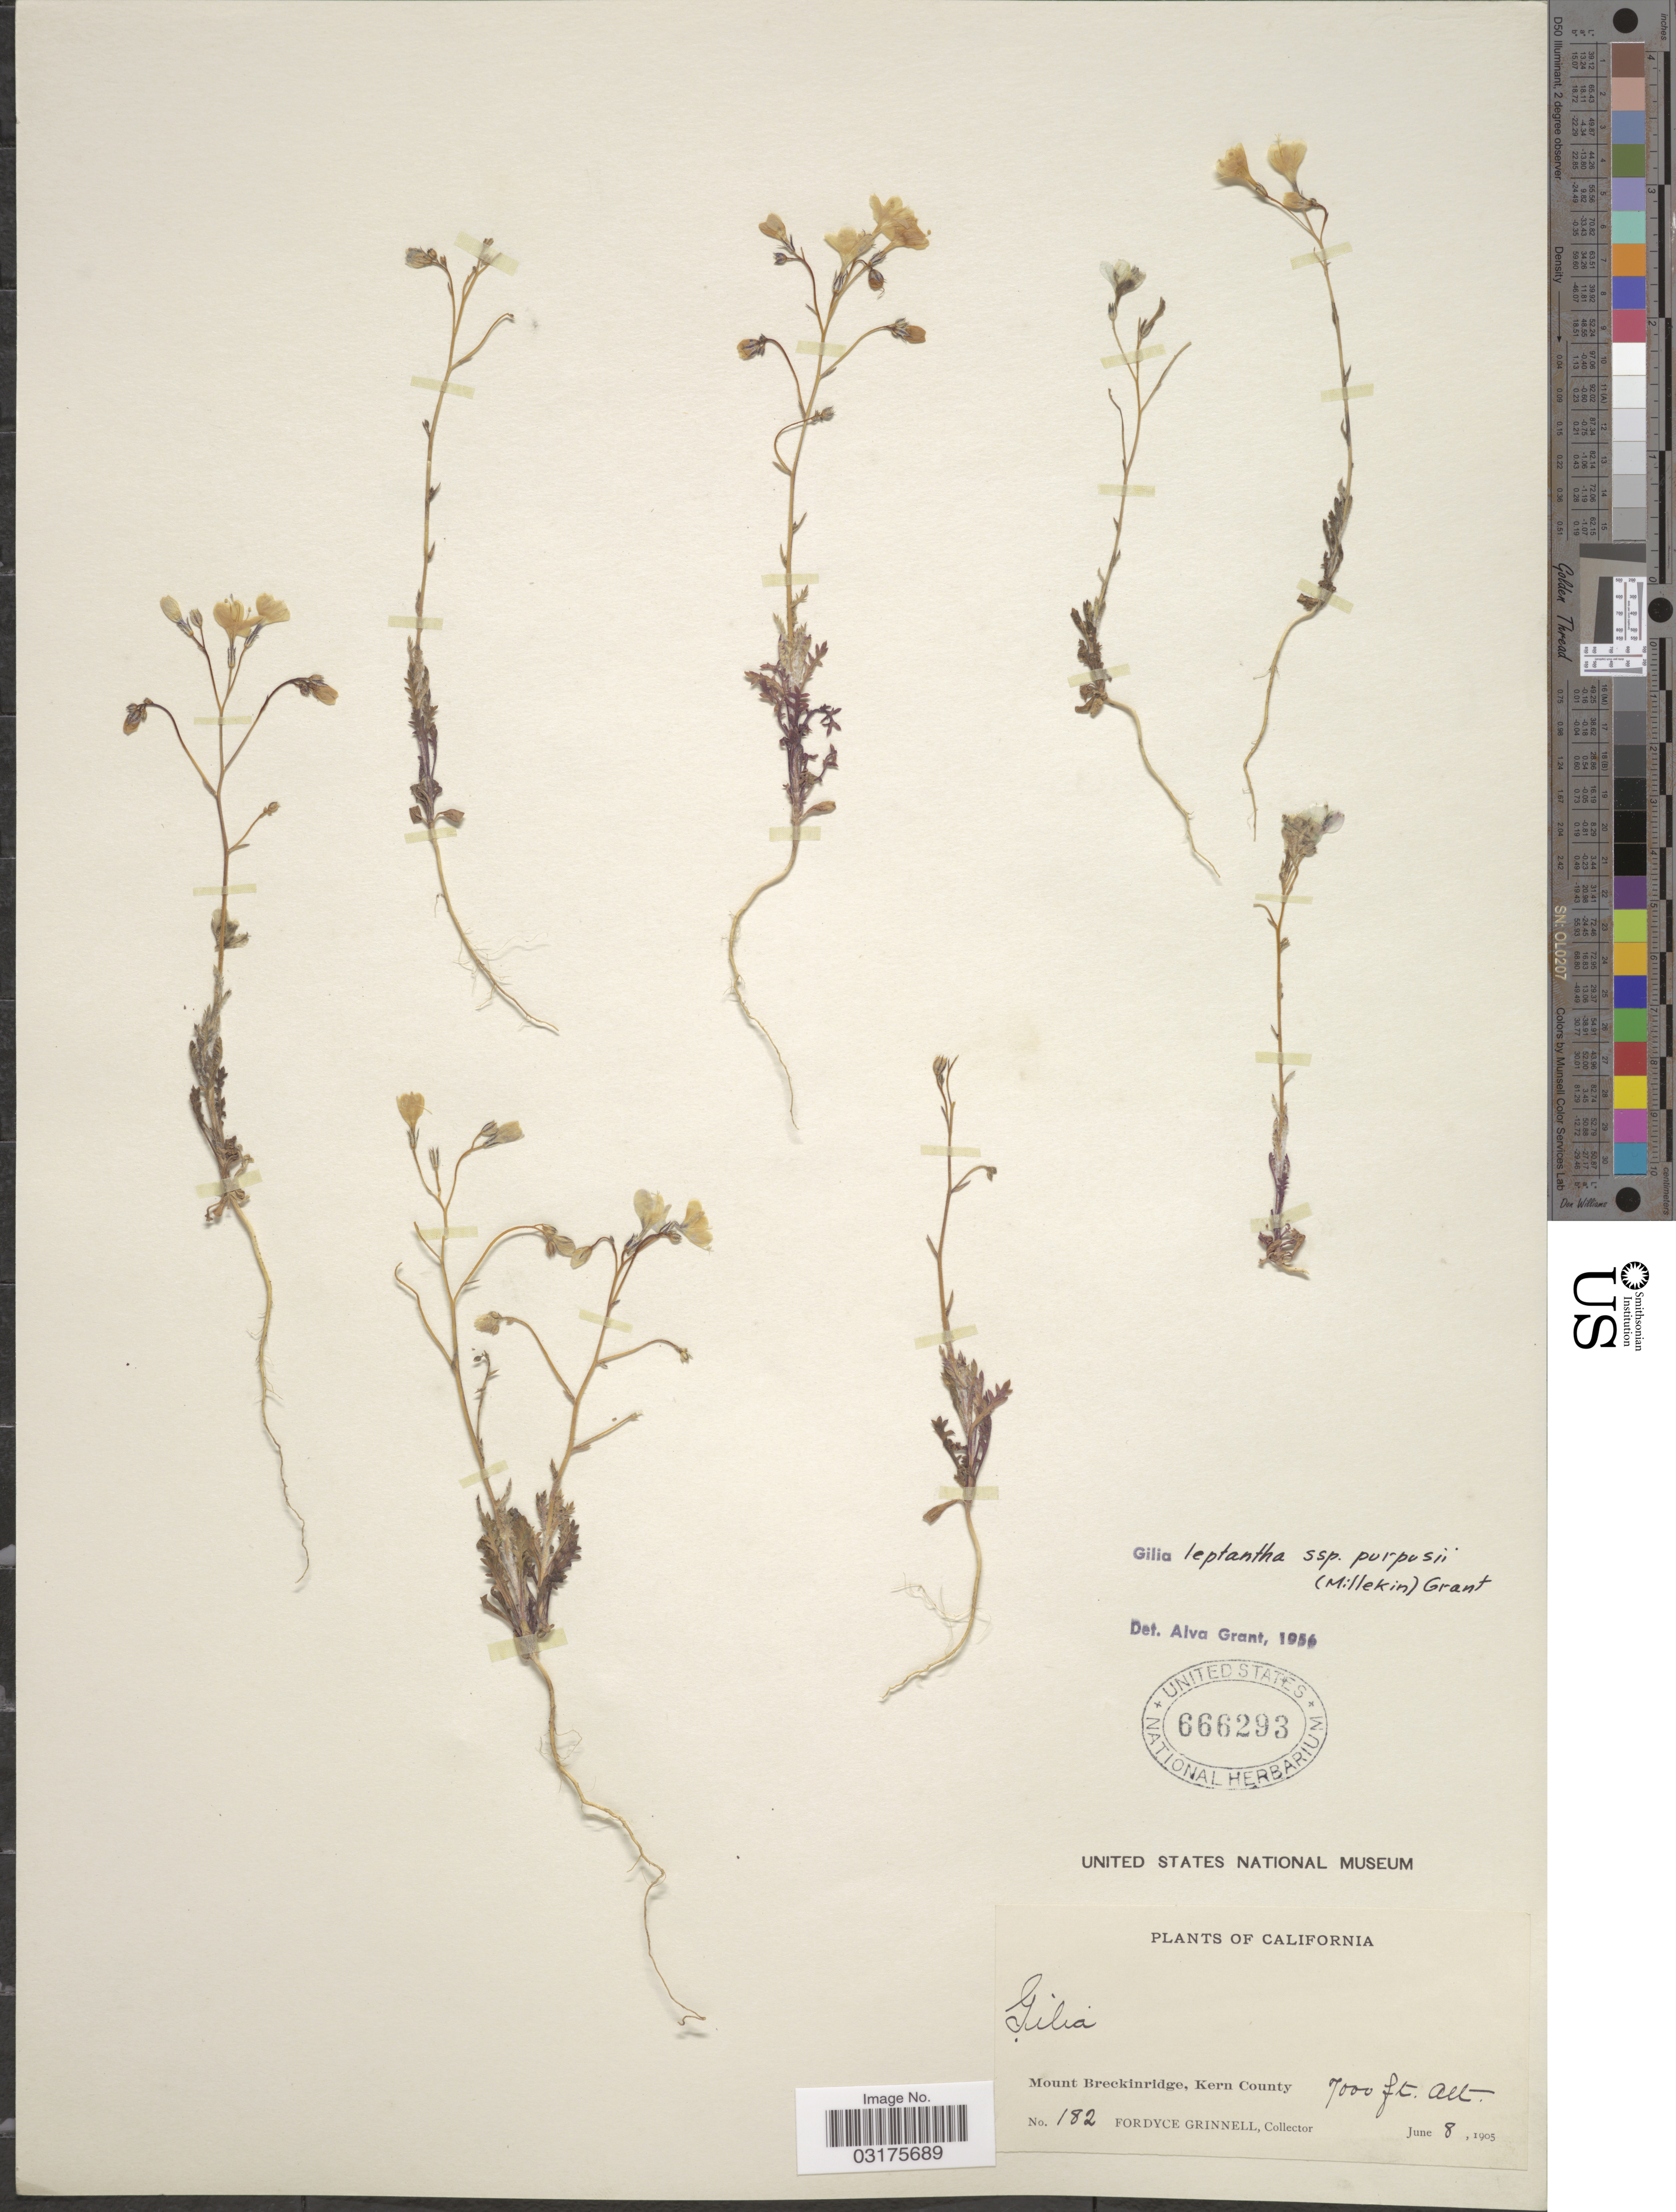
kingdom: Plantae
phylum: Tracheophyta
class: Magnoliopsida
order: Ericales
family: Polemoniaceae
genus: Gilia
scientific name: Gilia leptantha subsp. purpusii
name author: (Milliken) A.D. Grant & V.E. Grant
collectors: F. Grinnell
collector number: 182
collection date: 1905-06-08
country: United States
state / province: California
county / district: Kern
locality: Mount Breckinridge, Kern County.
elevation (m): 2134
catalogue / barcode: US 666293